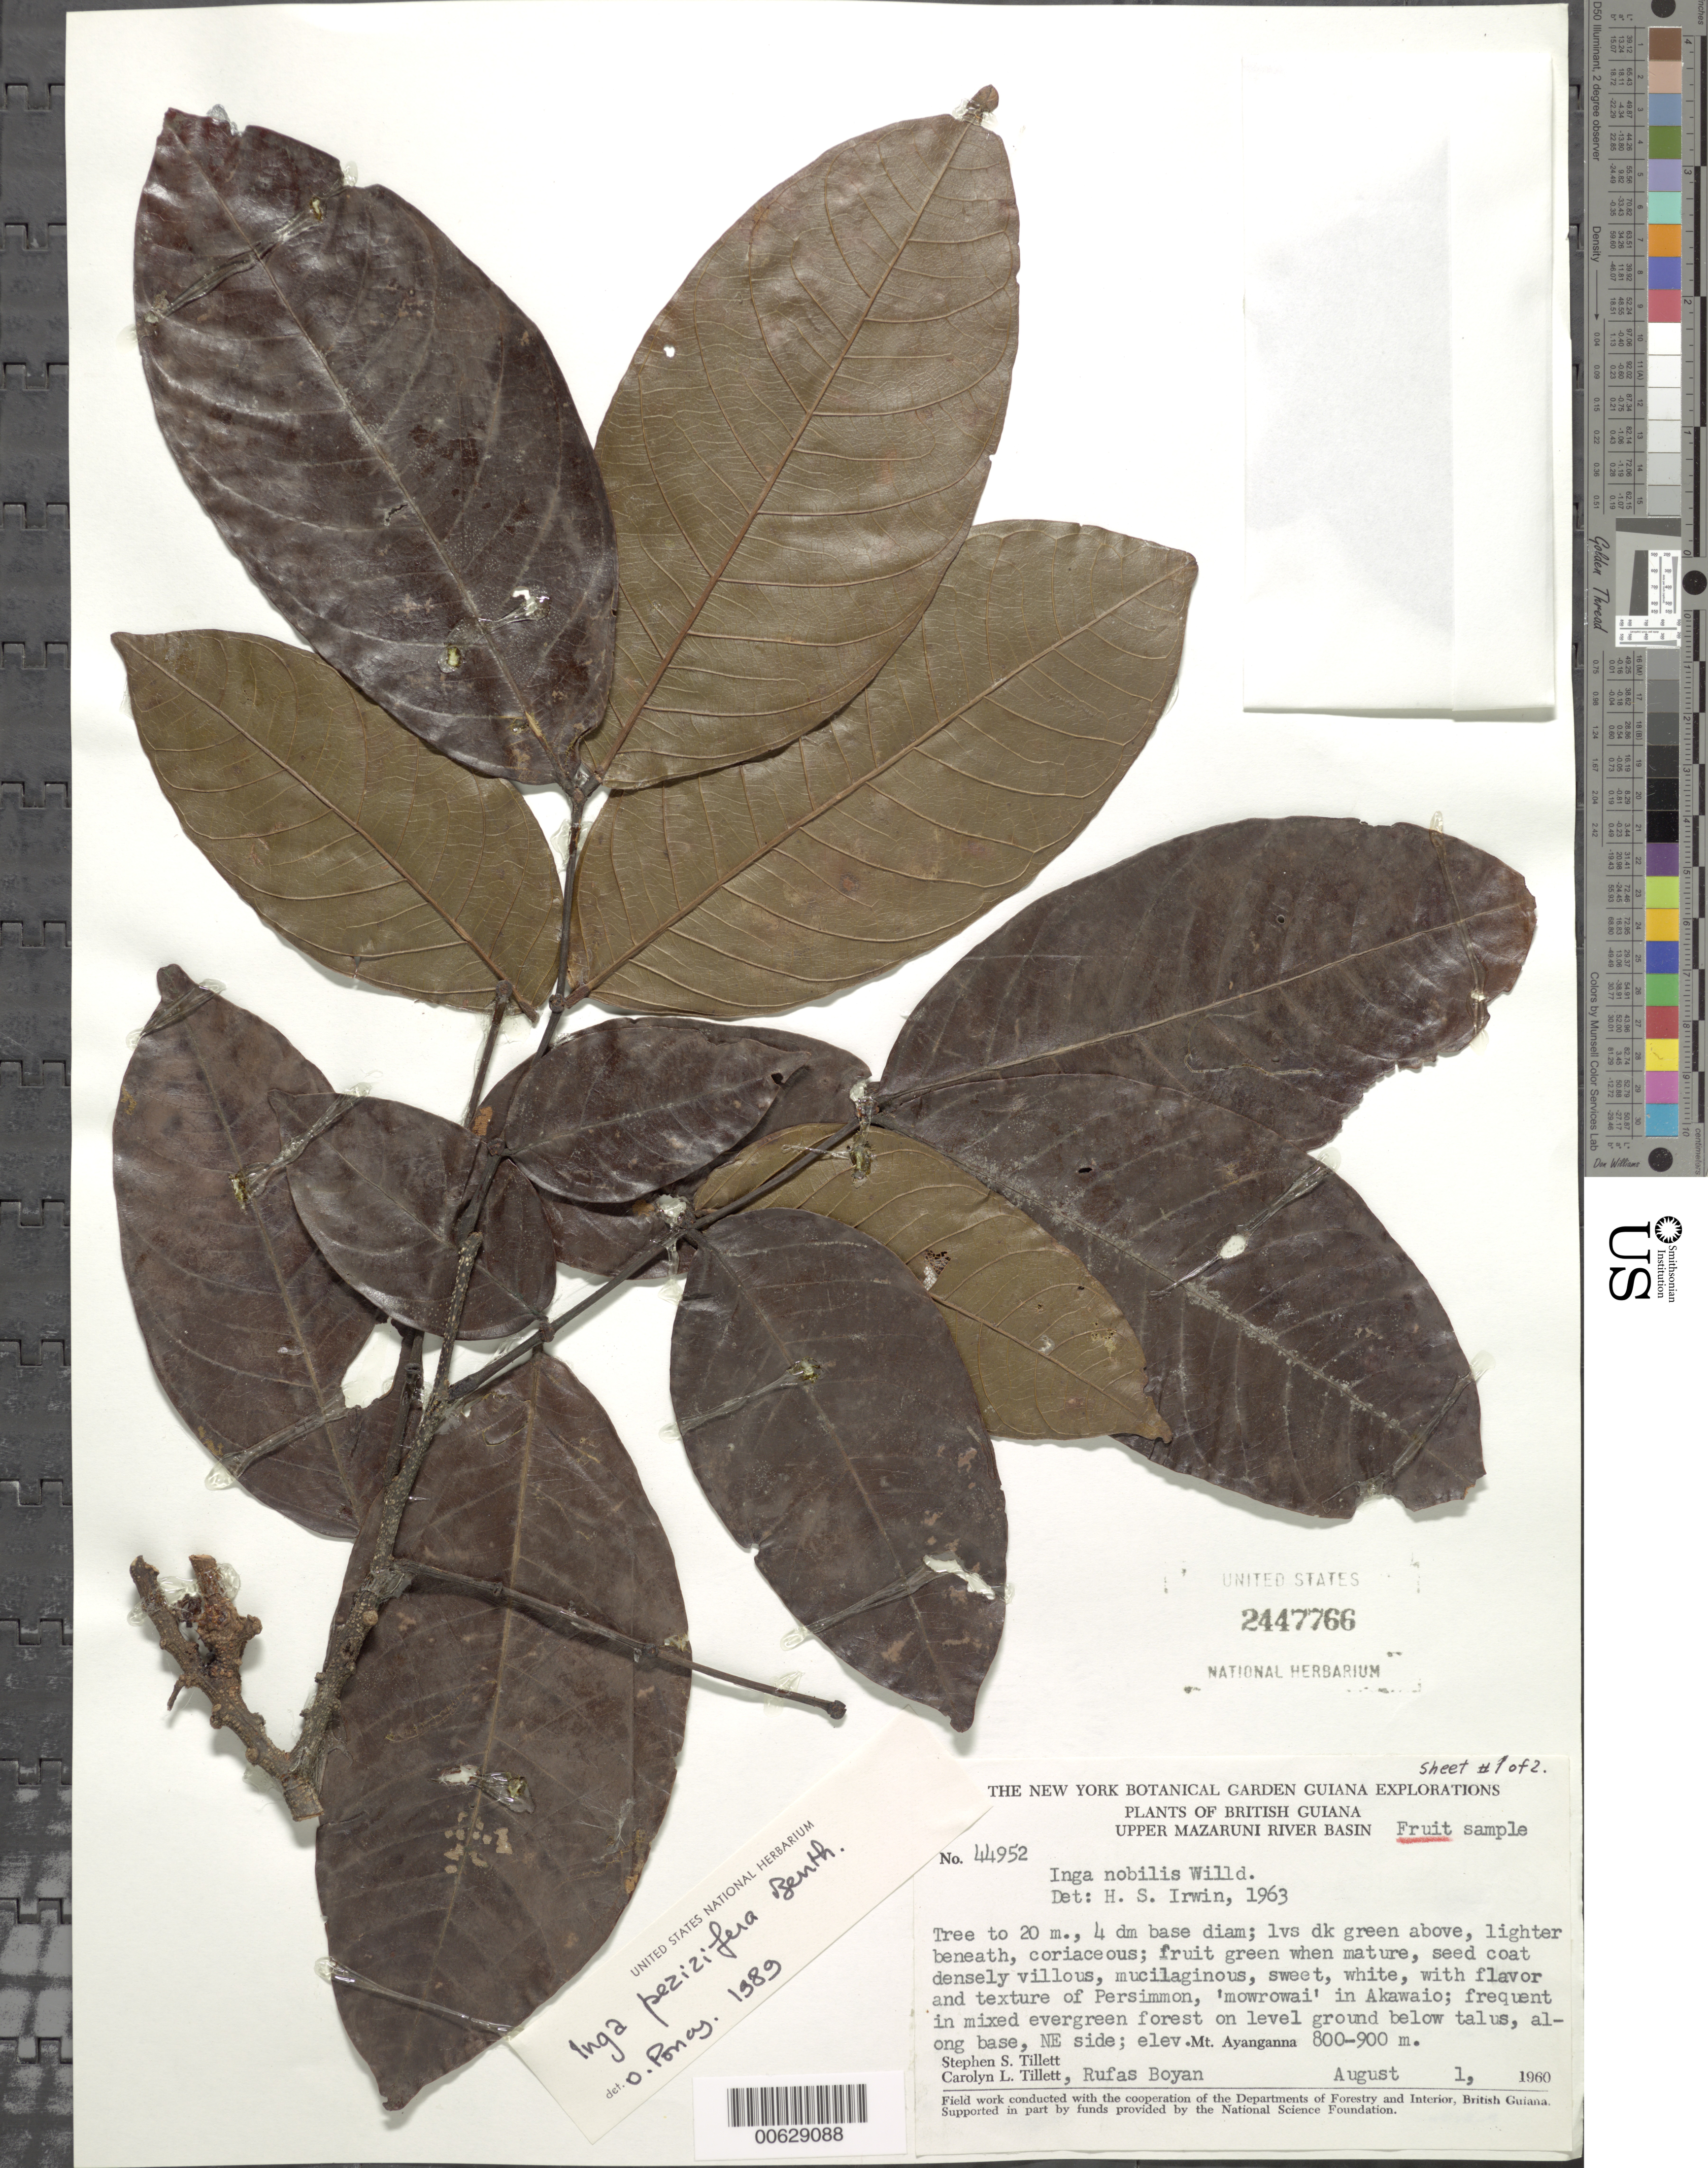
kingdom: Plantae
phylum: Tracheophyta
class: Magnoliopsida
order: Fabales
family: Fabaceae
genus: Inga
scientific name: Inga pezizifera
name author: Benth.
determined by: Poncy, O.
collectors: S. S. Tillett, C. L. Tillett & R. Boyan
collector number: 44952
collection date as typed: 1-Aug-60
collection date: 1960-08-01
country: Guyana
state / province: Cuyuni-Mazaruni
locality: Mt. Ayanganna, NE side of, Upper Mazaruni R Basin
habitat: Mixed evergreen forest on level ground below talus along base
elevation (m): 800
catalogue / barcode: US 2447766